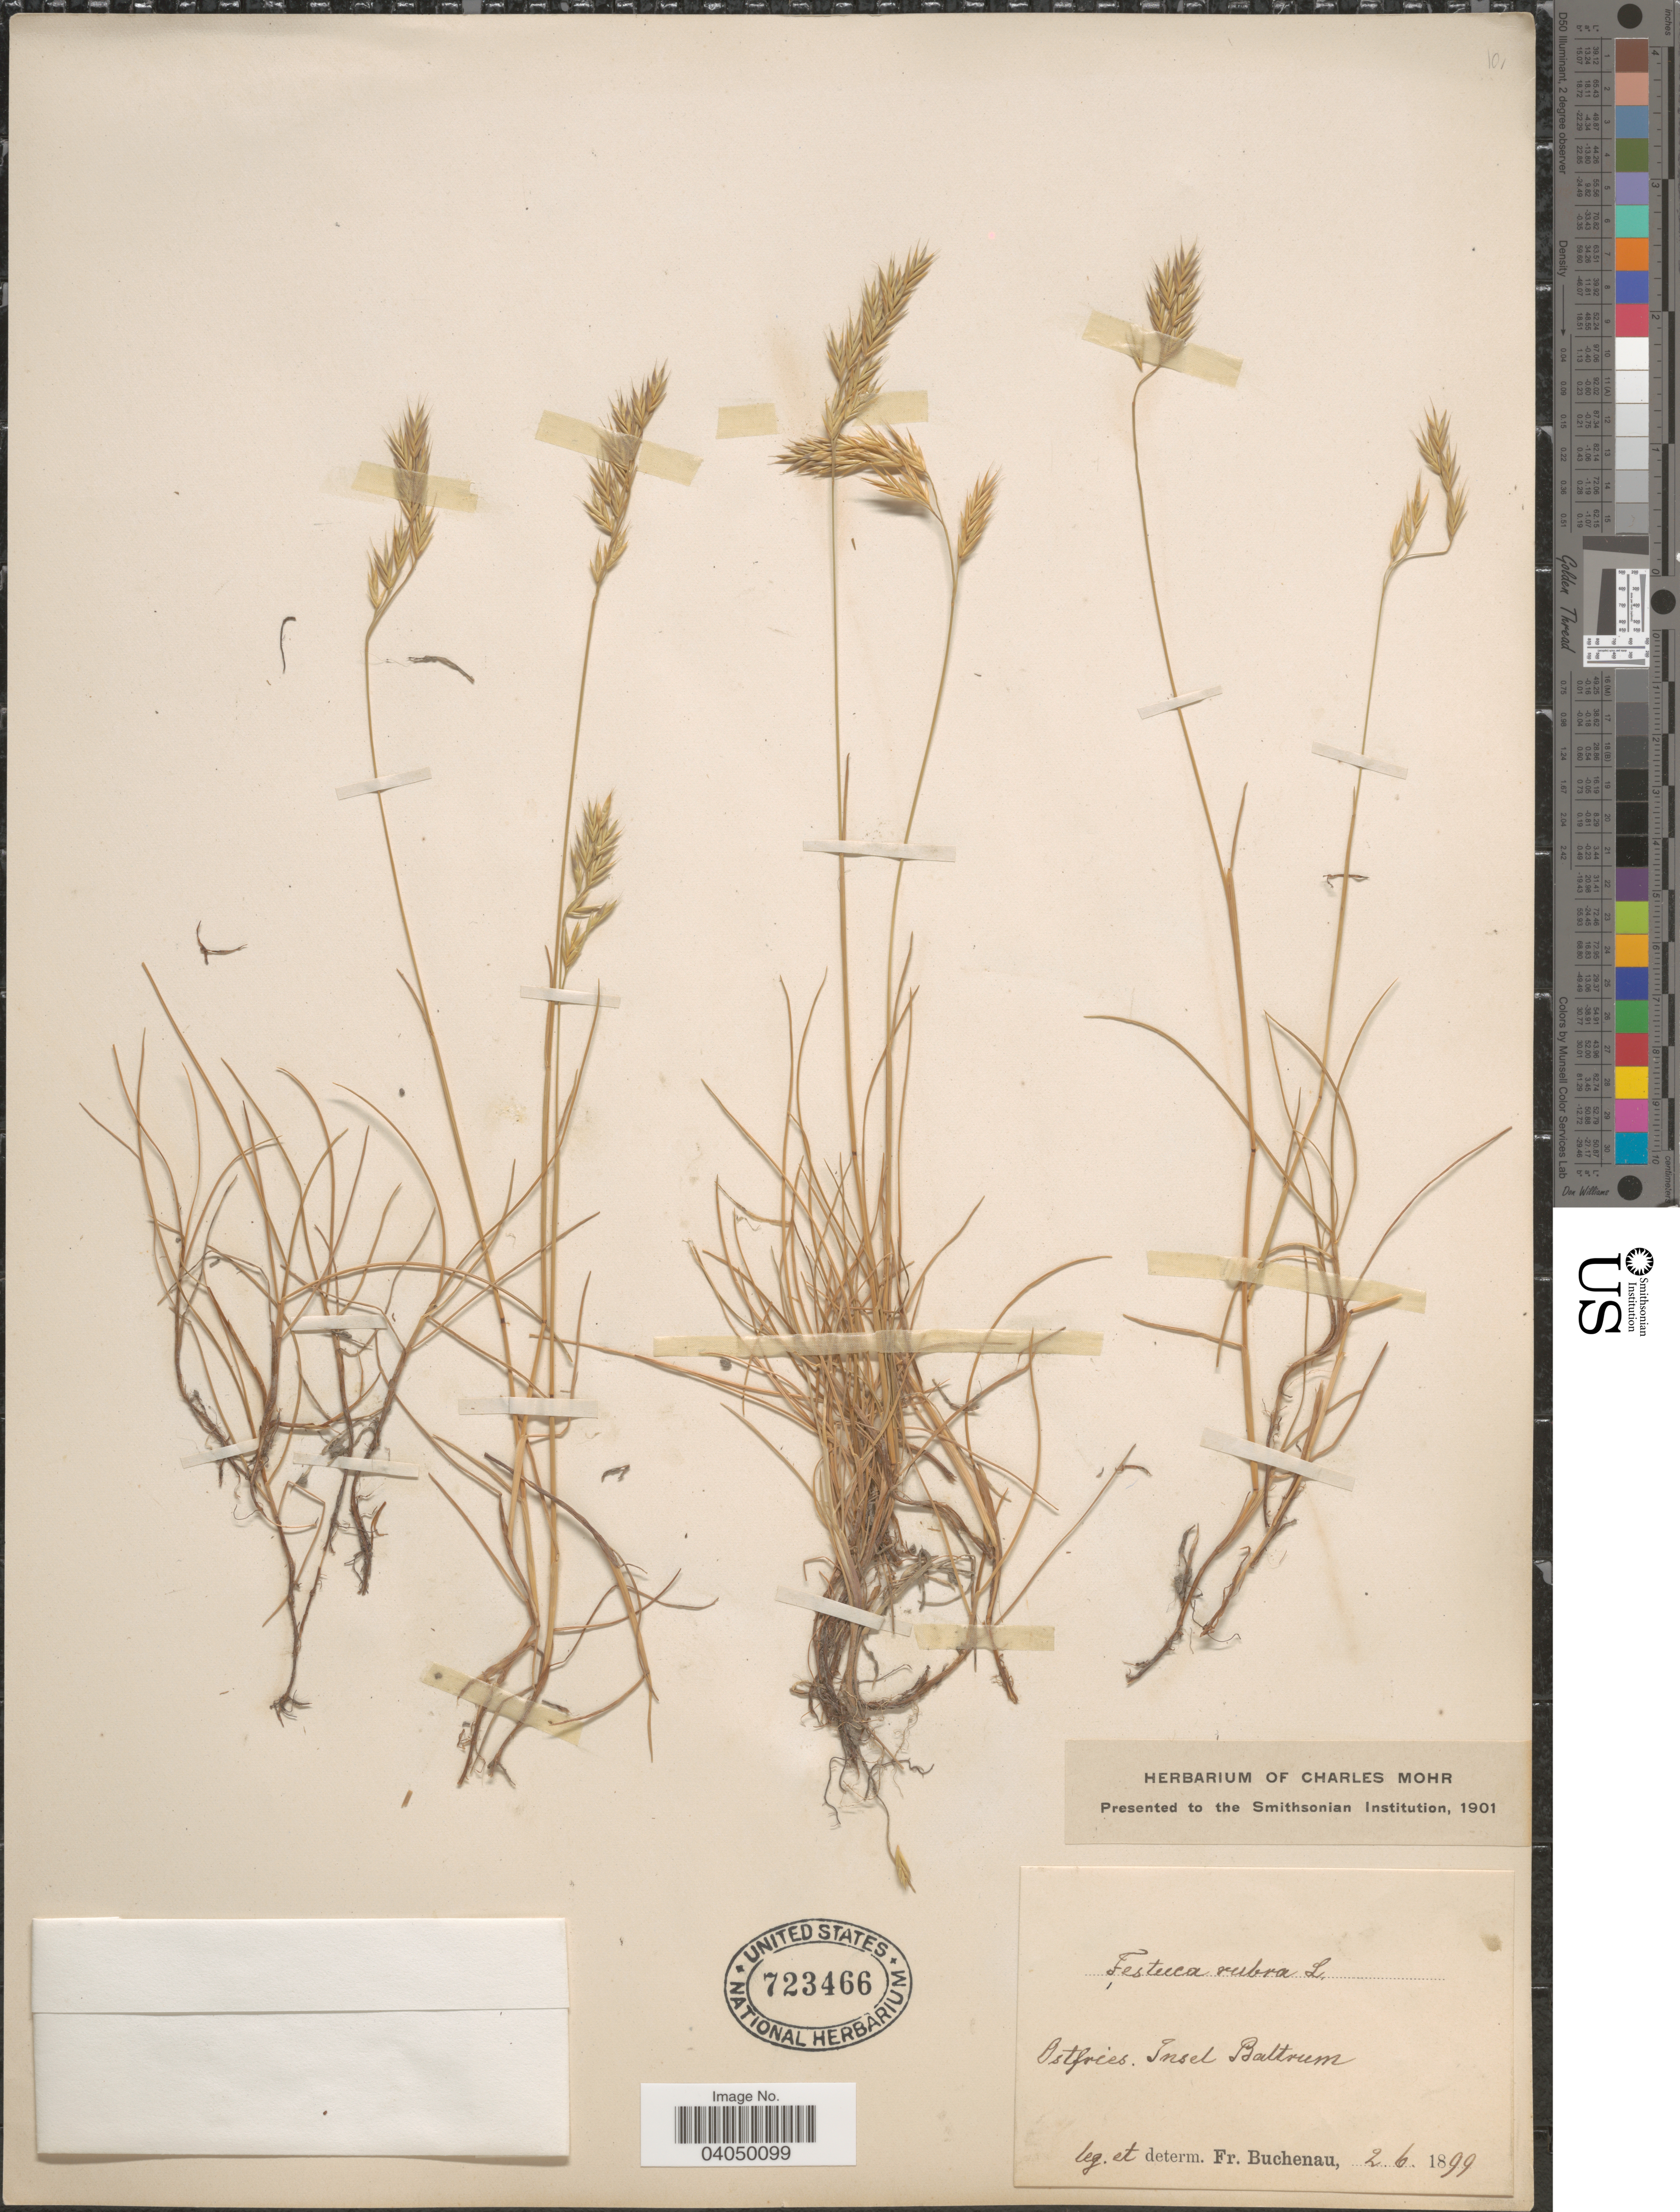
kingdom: Plantae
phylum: Tracheophyta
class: Liliopsida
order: Poales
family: Poaceae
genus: Festuca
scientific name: Festuca rubra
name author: L.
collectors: F. Buchenau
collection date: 1899-06-02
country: Germany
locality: Ostfries. Insel Baltrum.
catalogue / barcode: US 723466